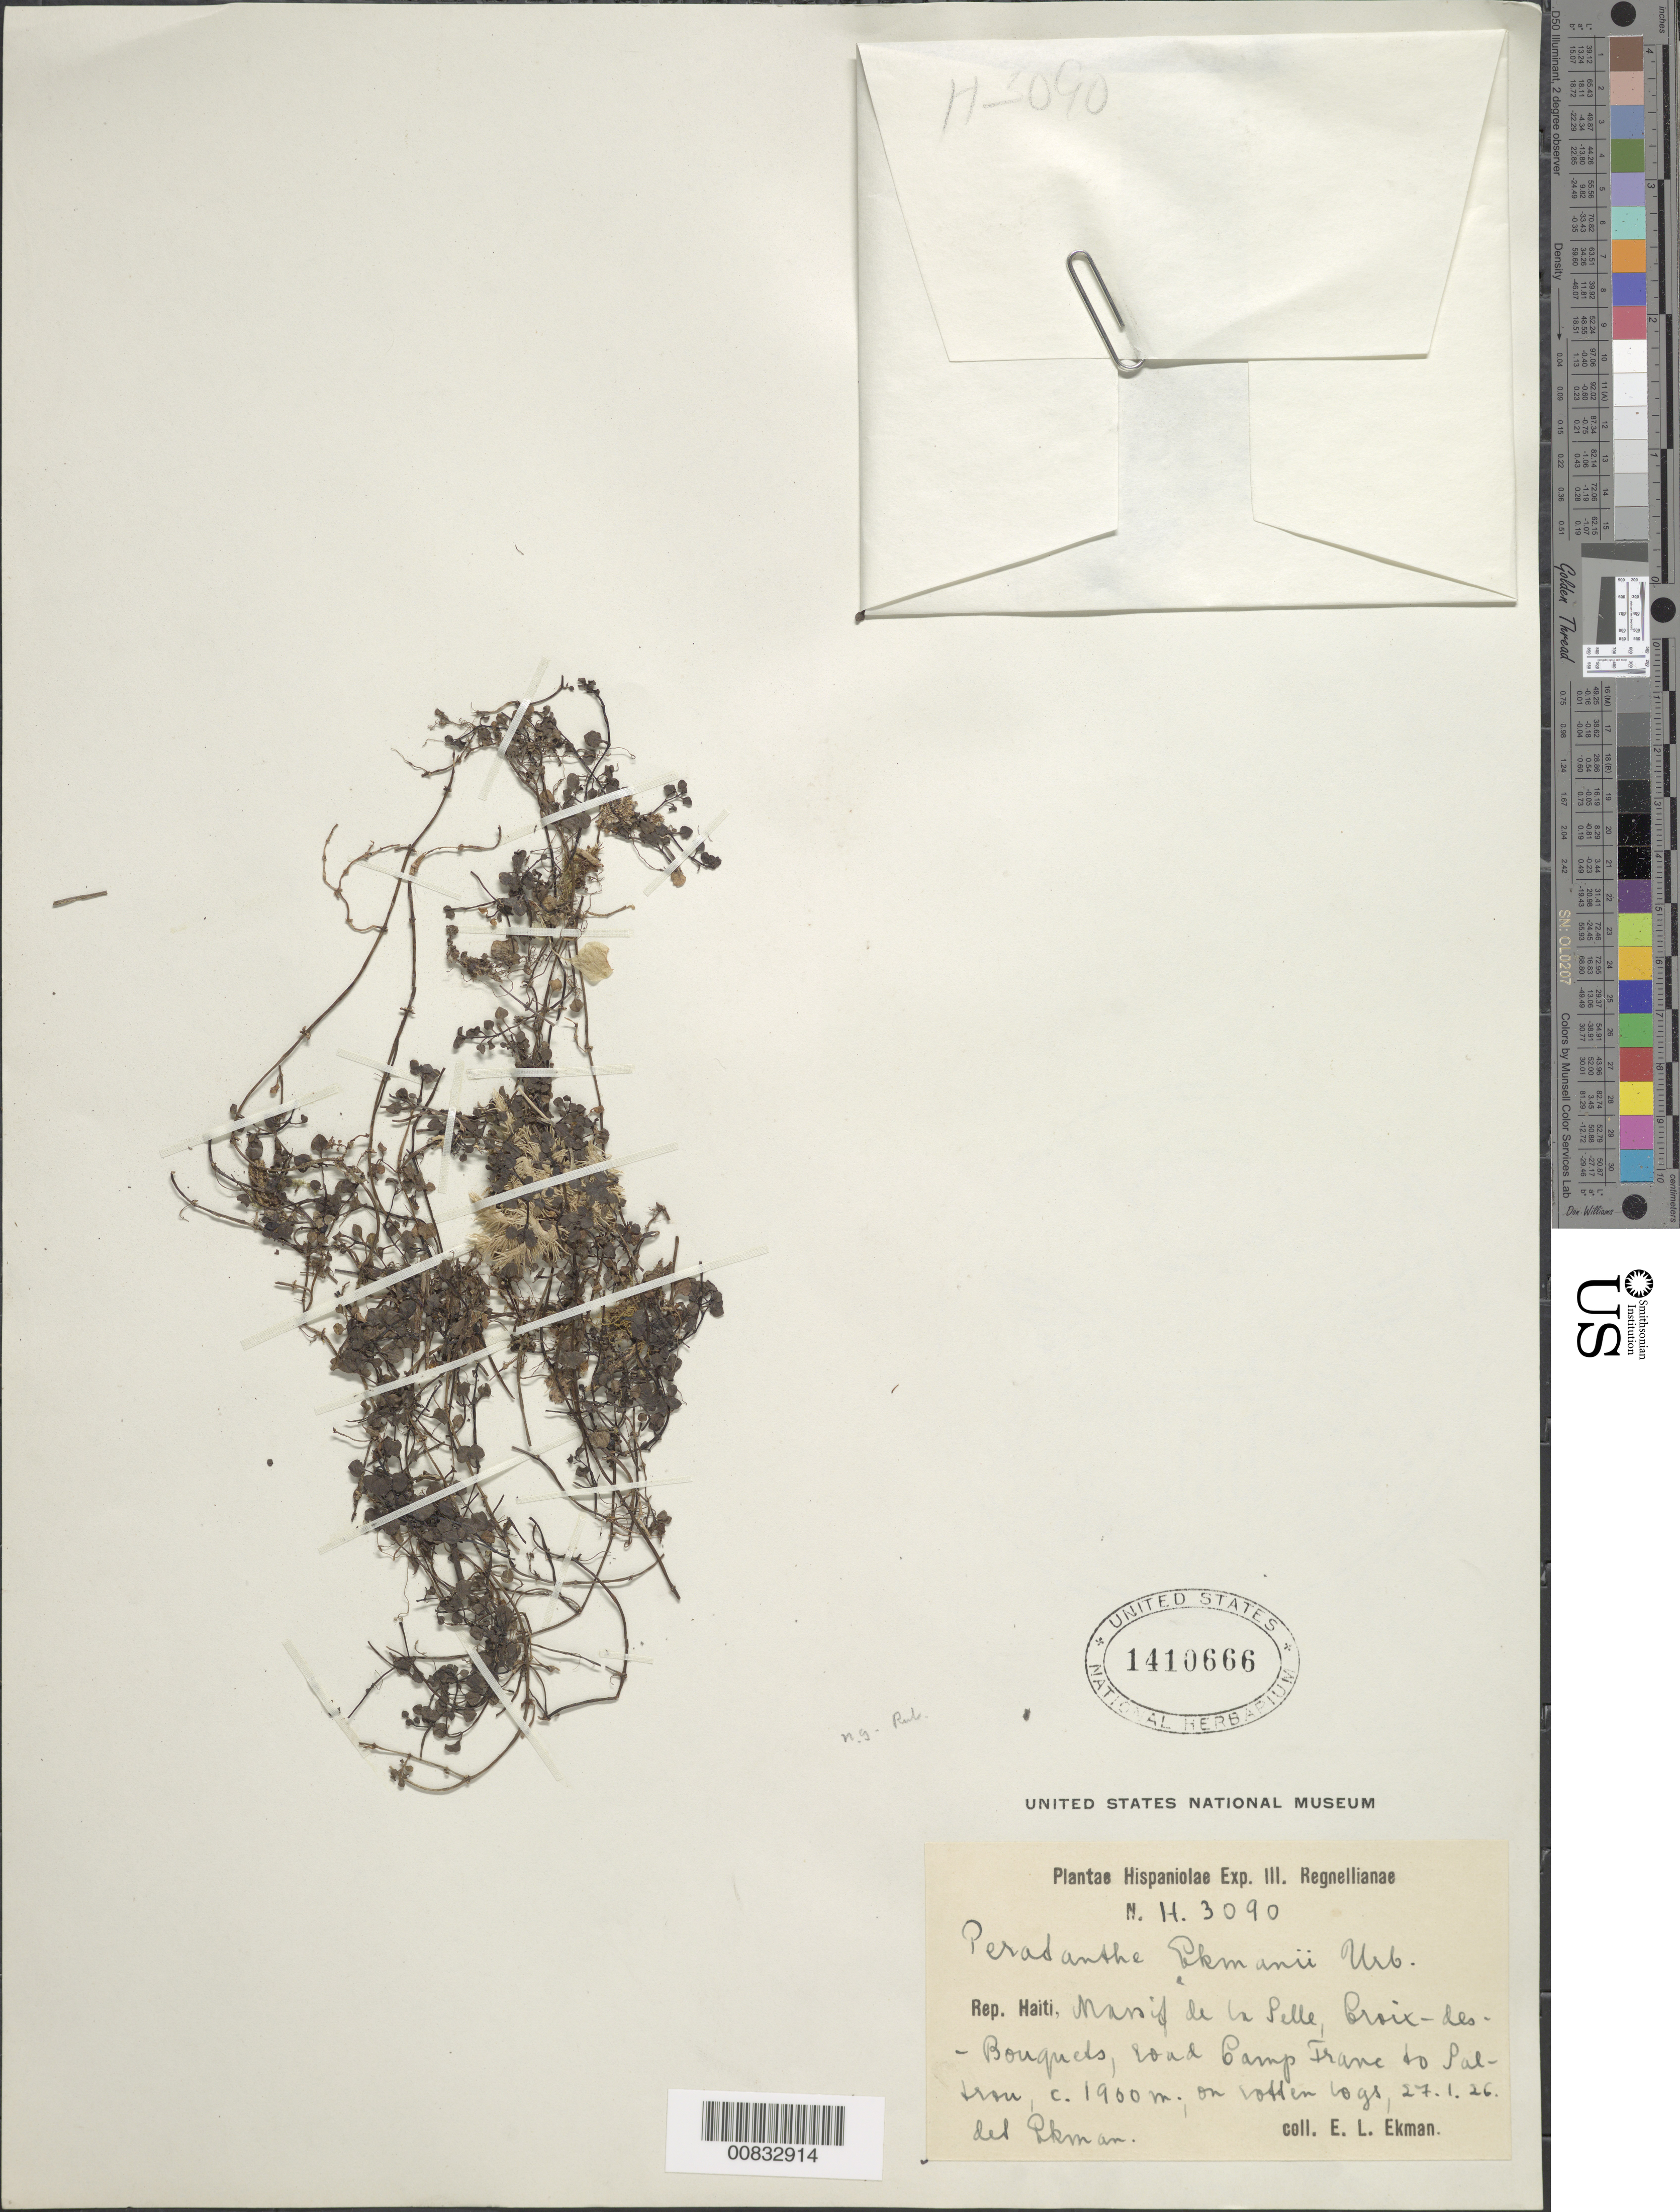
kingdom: Plantae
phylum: Tracheophyta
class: Magnoliopsida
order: Gentianales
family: Rubiaceae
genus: Coprosma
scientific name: Coprosma granadensis var. granadensis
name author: (Mutis ex L. f.) Heads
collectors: E. L. Ekman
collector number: H 3090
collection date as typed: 27 Jan 1926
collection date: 1926-01-27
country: Haiti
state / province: Ouest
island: Hispaniola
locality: Massif de la Selle, Croix-des-Bouquets, road to Camp Franc to Saltrou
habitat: On rotton logs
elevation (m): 1900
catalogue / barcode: US 1410666